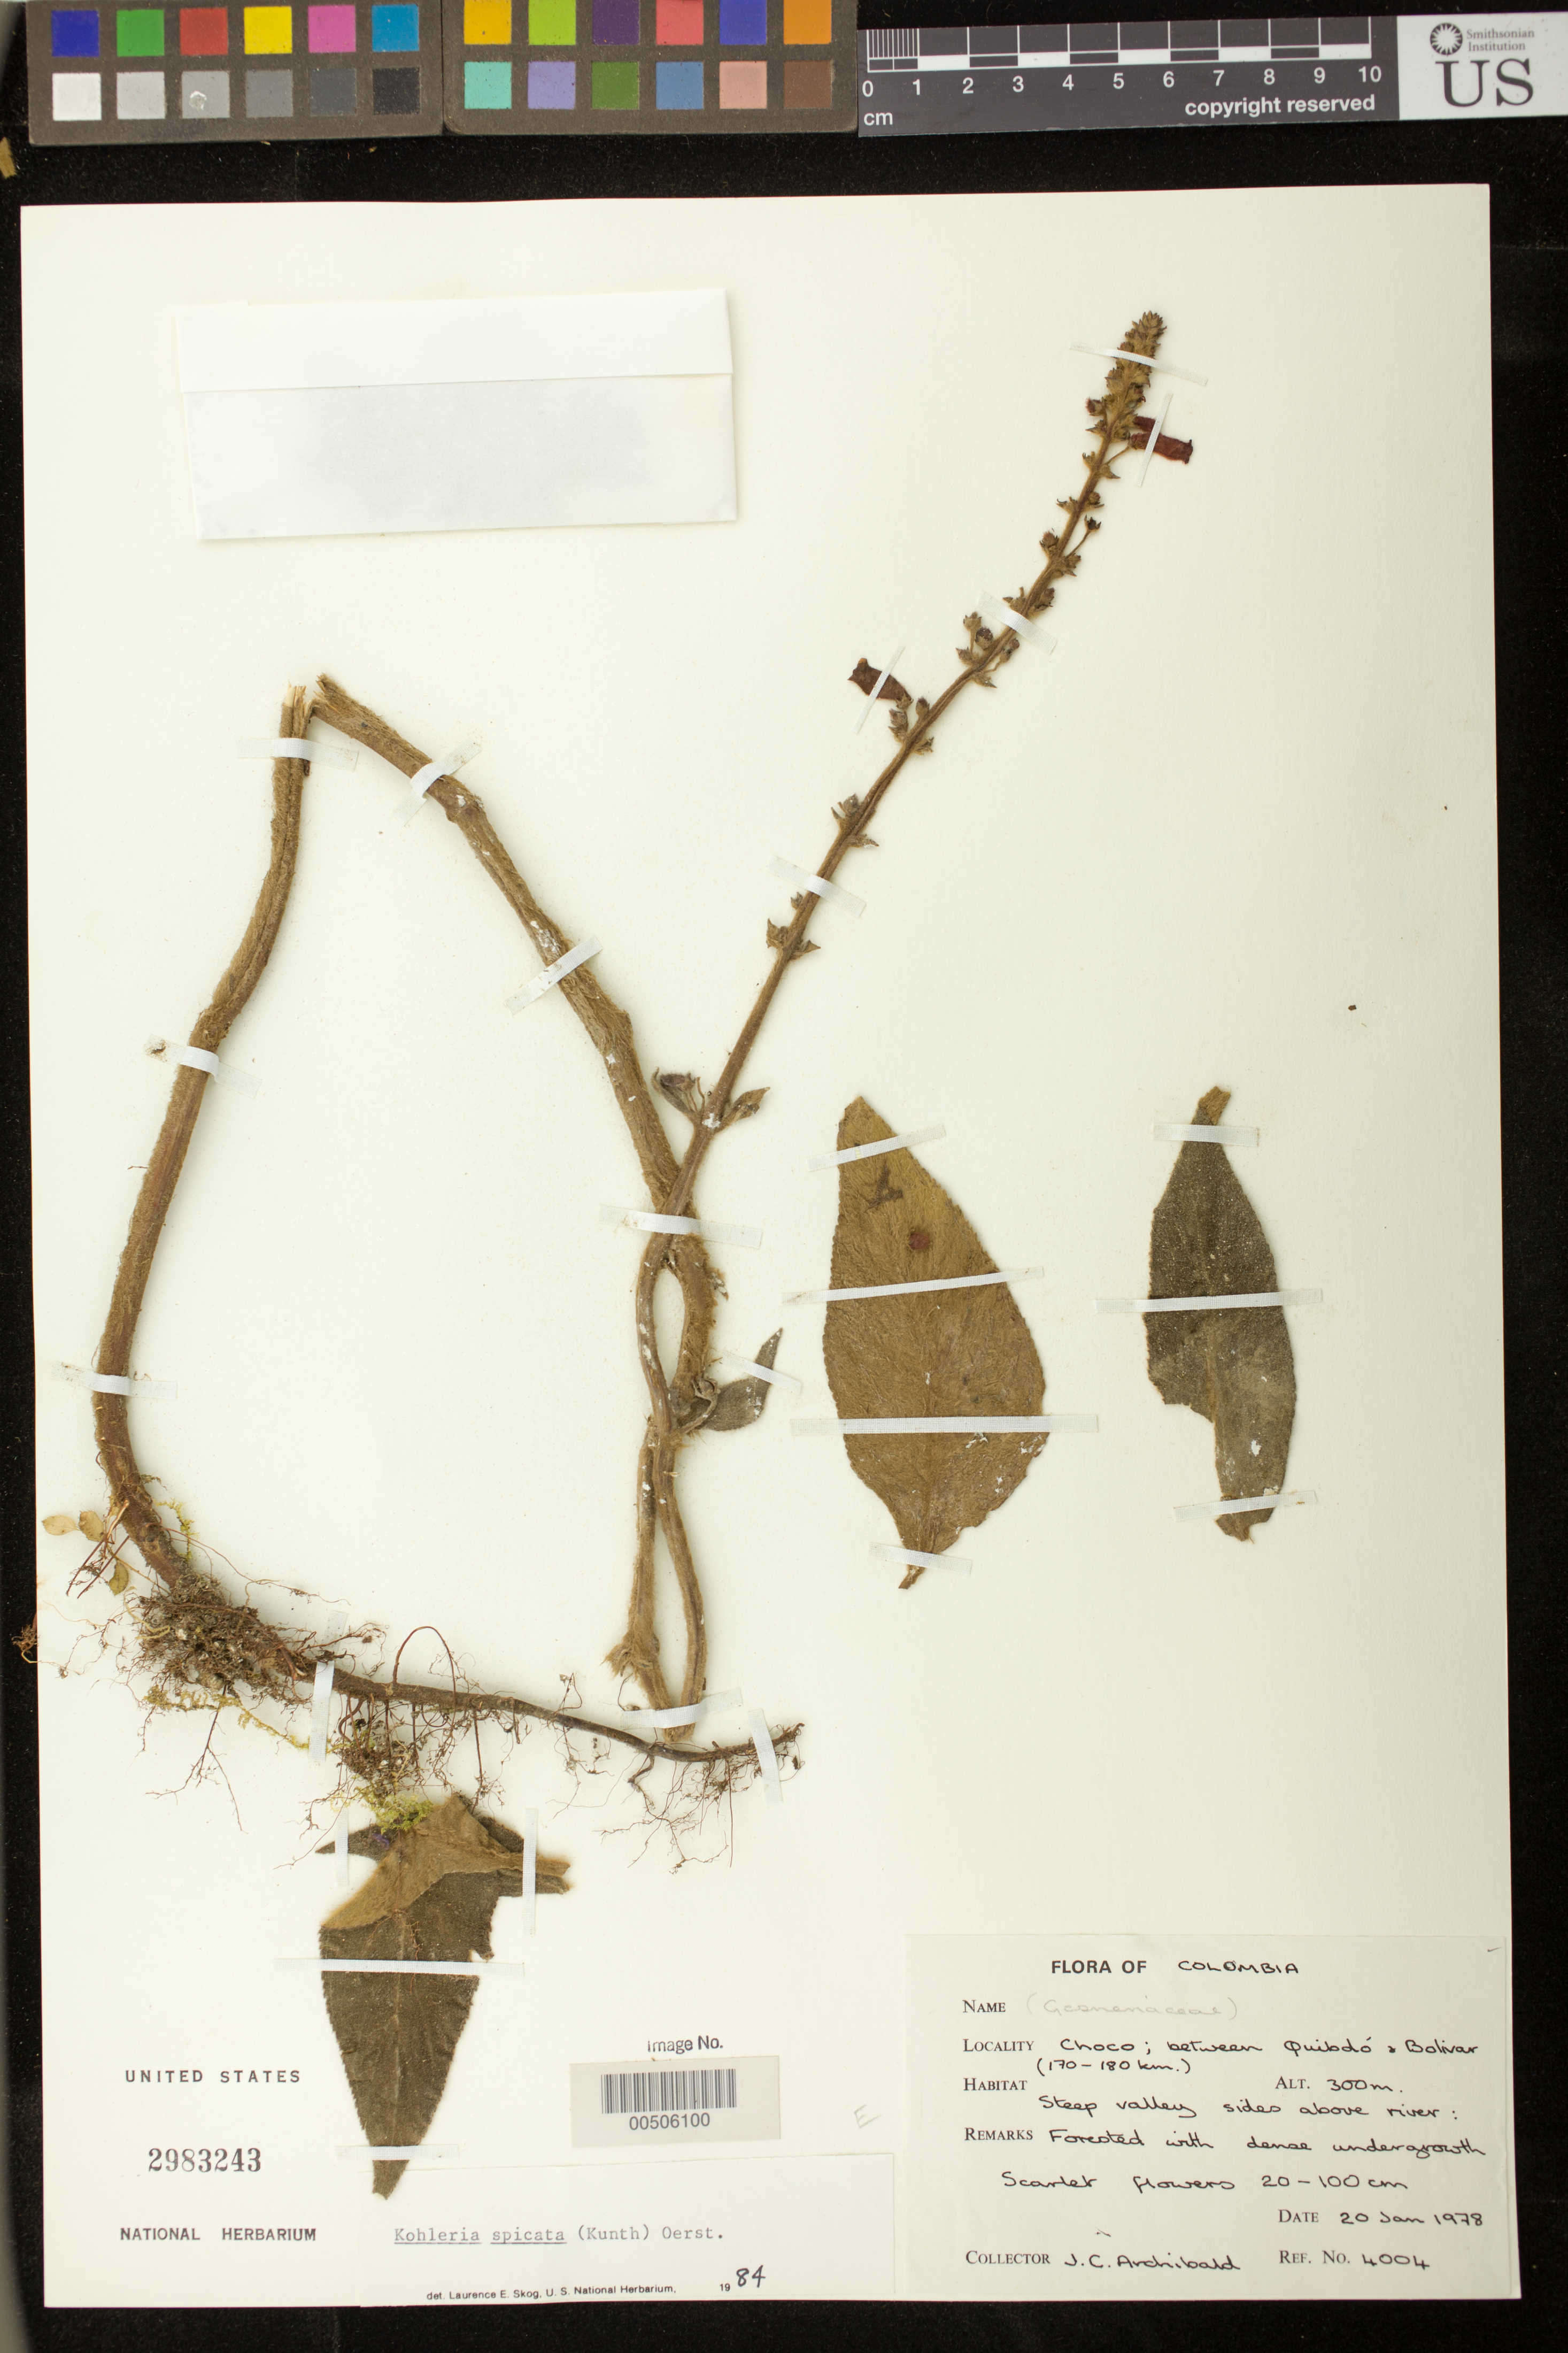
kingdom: Plantae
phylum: Tracheophyta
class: Magnoliopsida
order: Lamiales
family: Gesneriaceae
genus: Kohleria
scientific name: Kohleria spicata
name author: (Kunth) Oerst.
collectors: J. Archibald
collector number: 4004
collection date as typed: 20 Jan 1978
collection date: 1978-01-20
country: Colombia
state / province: Chocó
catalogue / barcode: US 2983243